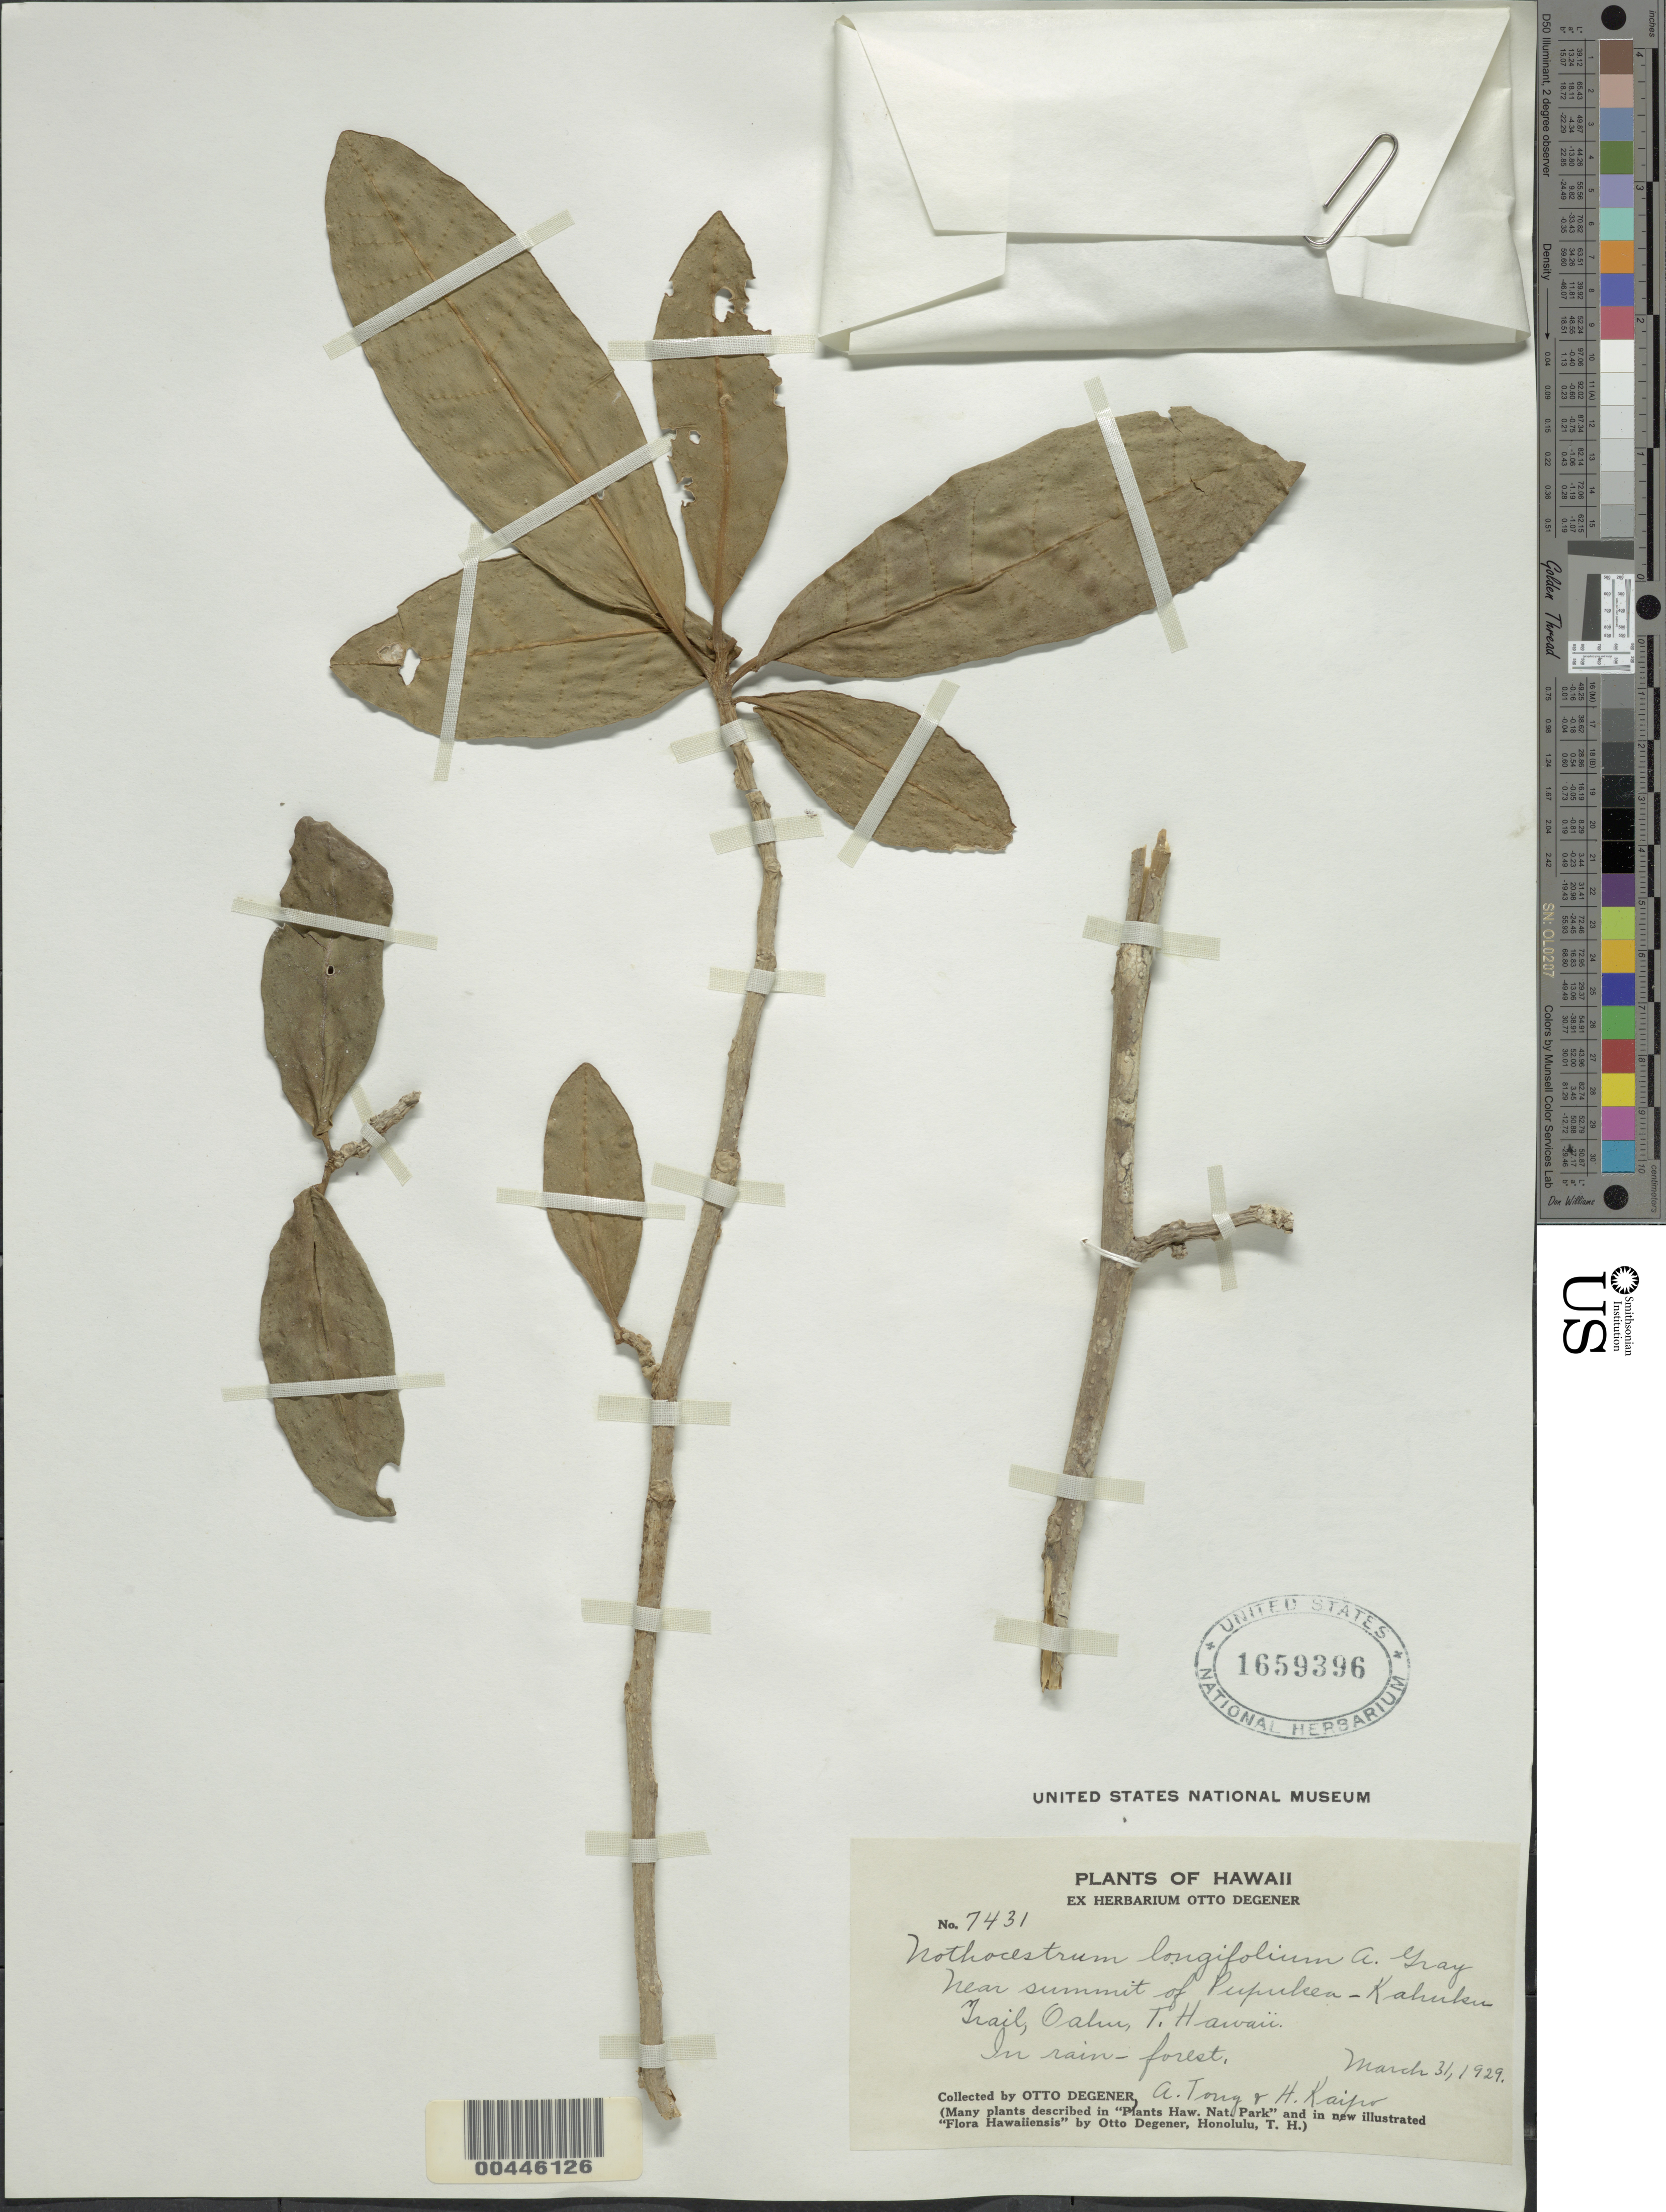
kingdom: Plantae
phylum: Tracheophyta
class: Magnoliopsida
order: Solanales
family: Solanaceae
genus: Nothocestrum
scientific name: Nothocestrum longifolium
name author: A. Gray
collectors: O. Degener, A. Tong & H. Kaipo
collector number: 7431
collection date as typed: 31 Mar 1929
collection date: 1929-03-31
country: United States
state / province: Hawaii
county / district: Honolulu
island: Oahu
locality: Near summit of Pupukea-Kahuku Trail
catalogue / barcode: US 1659396